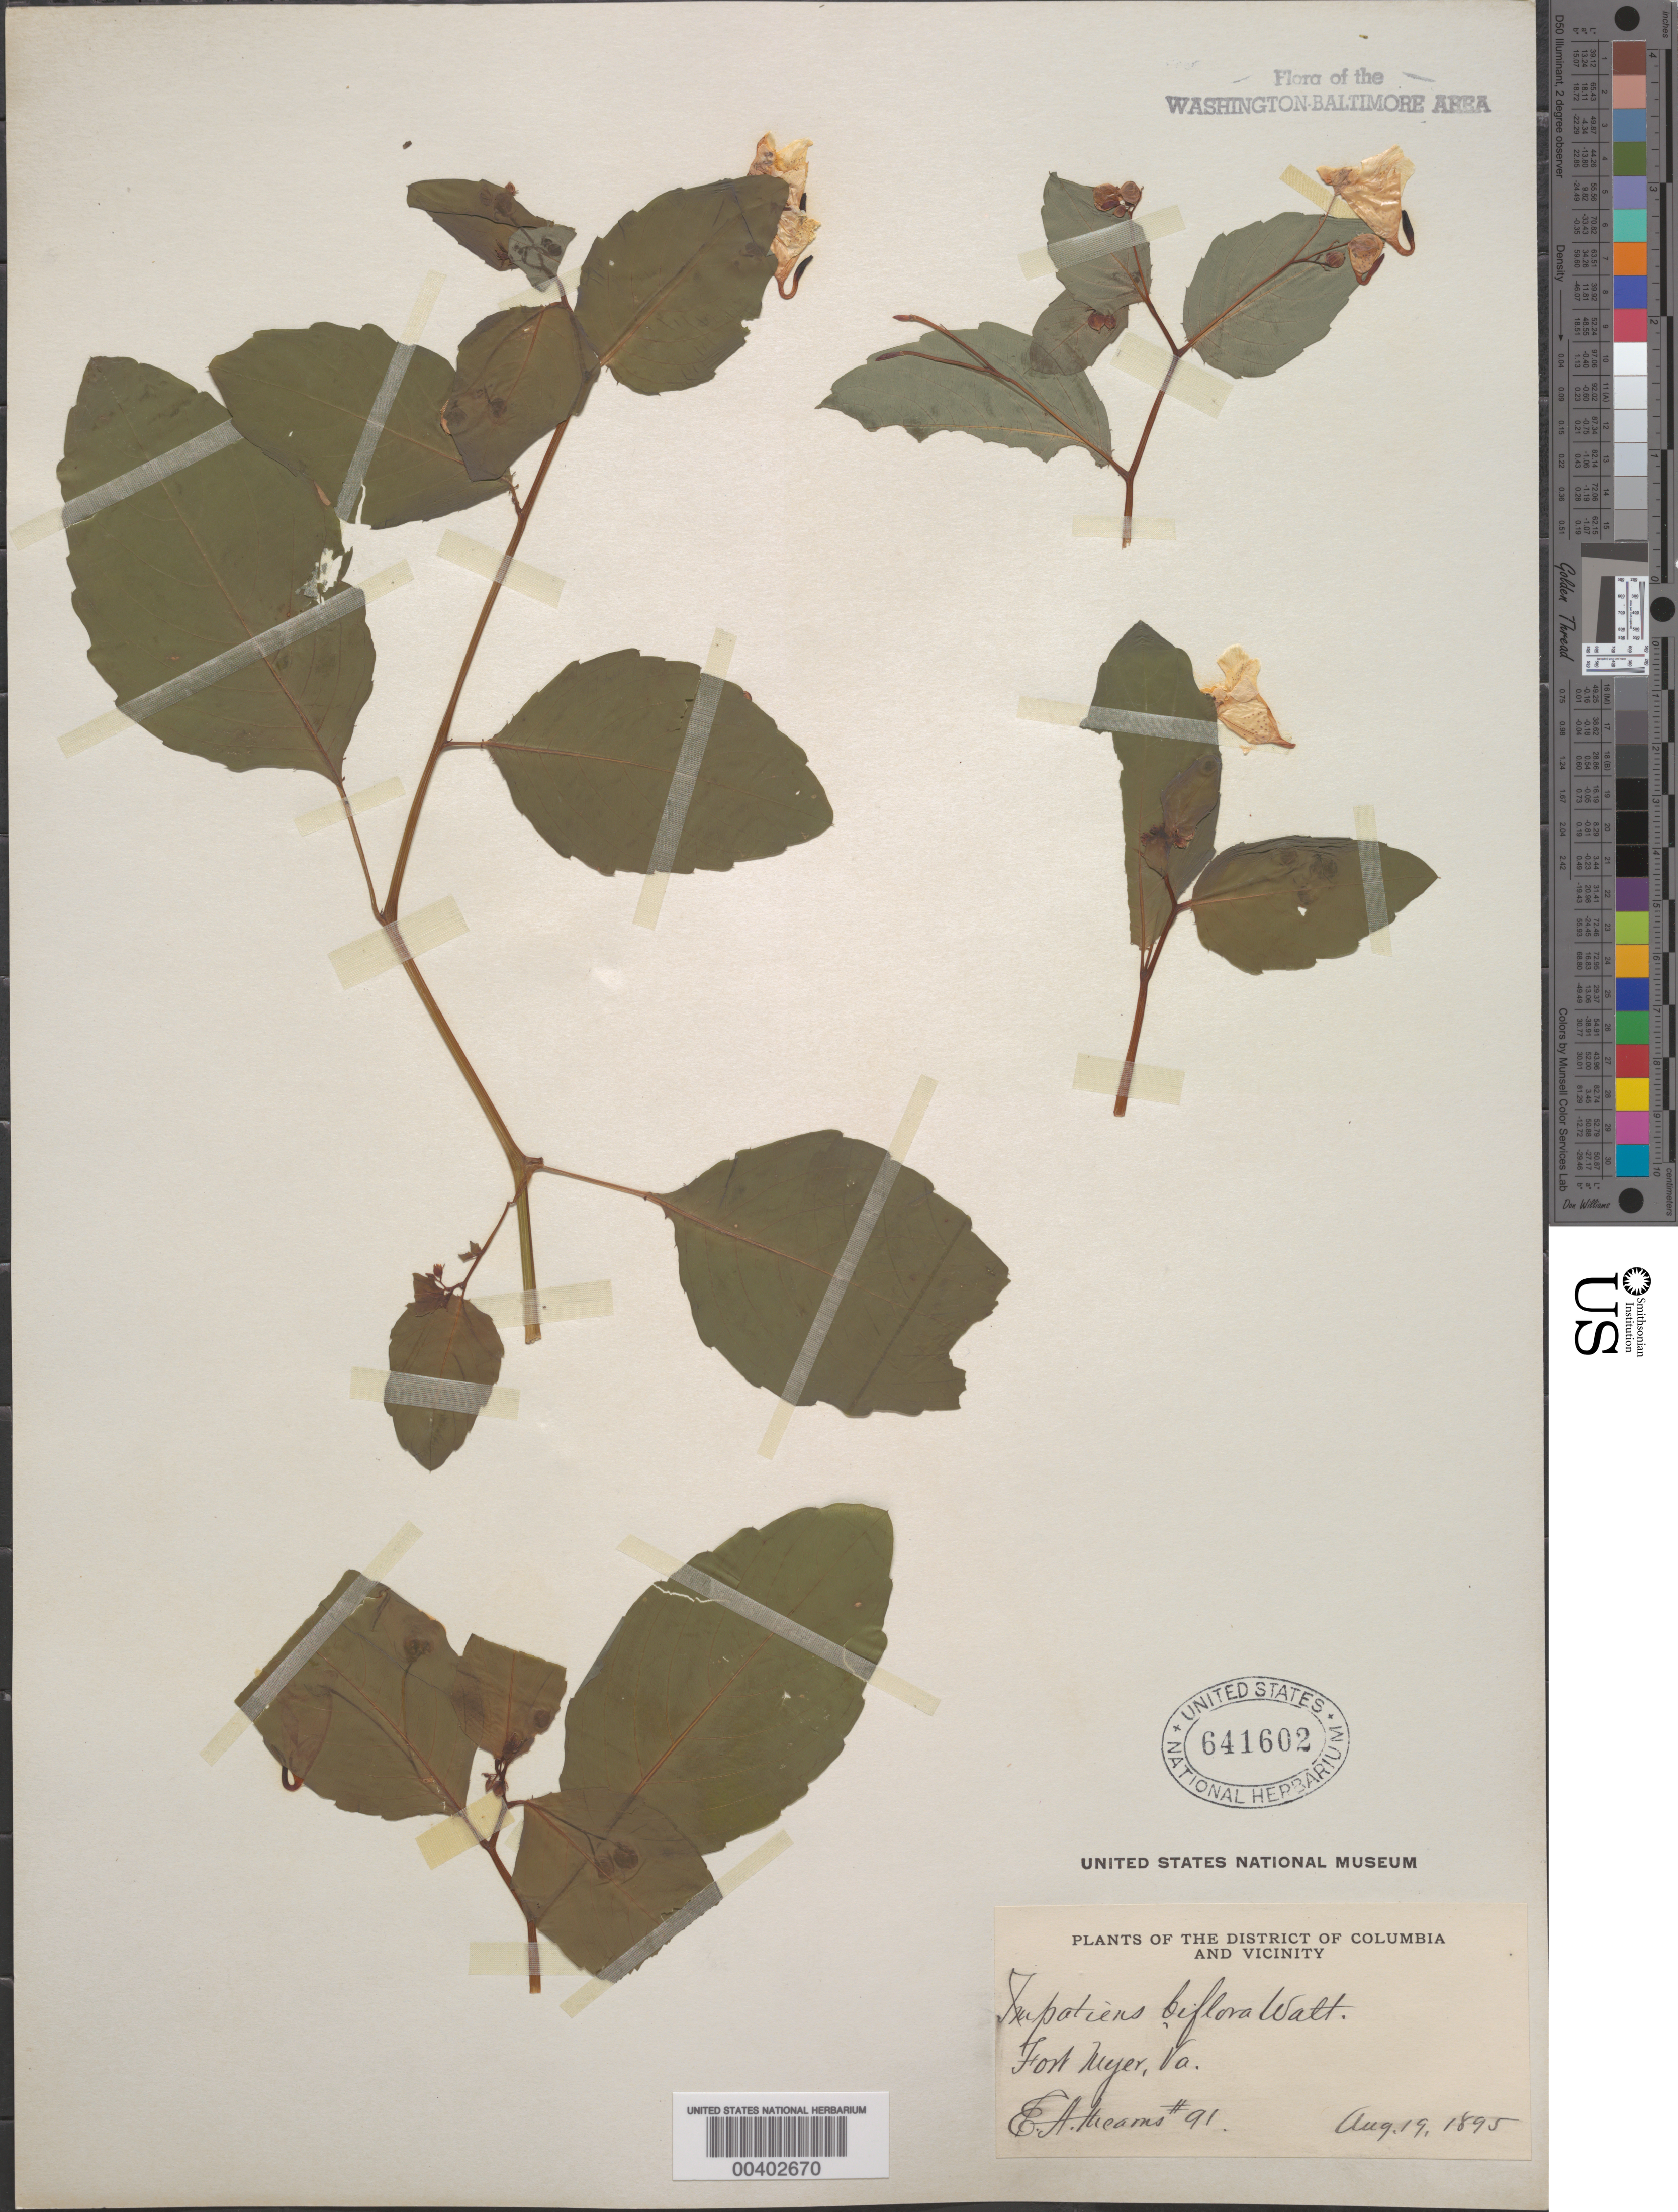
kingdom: Plantae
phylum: Tracheophyta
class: Magnoliopsida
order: Ericales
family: Balsaminaceae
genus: Impatiens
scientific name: Impatiens capensis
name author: Meerb.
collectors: E. A. Mearns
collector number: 91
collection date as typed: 19 Aug 1895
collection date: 1895-08-19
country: United States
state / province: Virginia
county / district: Arlington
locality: Fort Myers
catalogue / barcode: US 641602